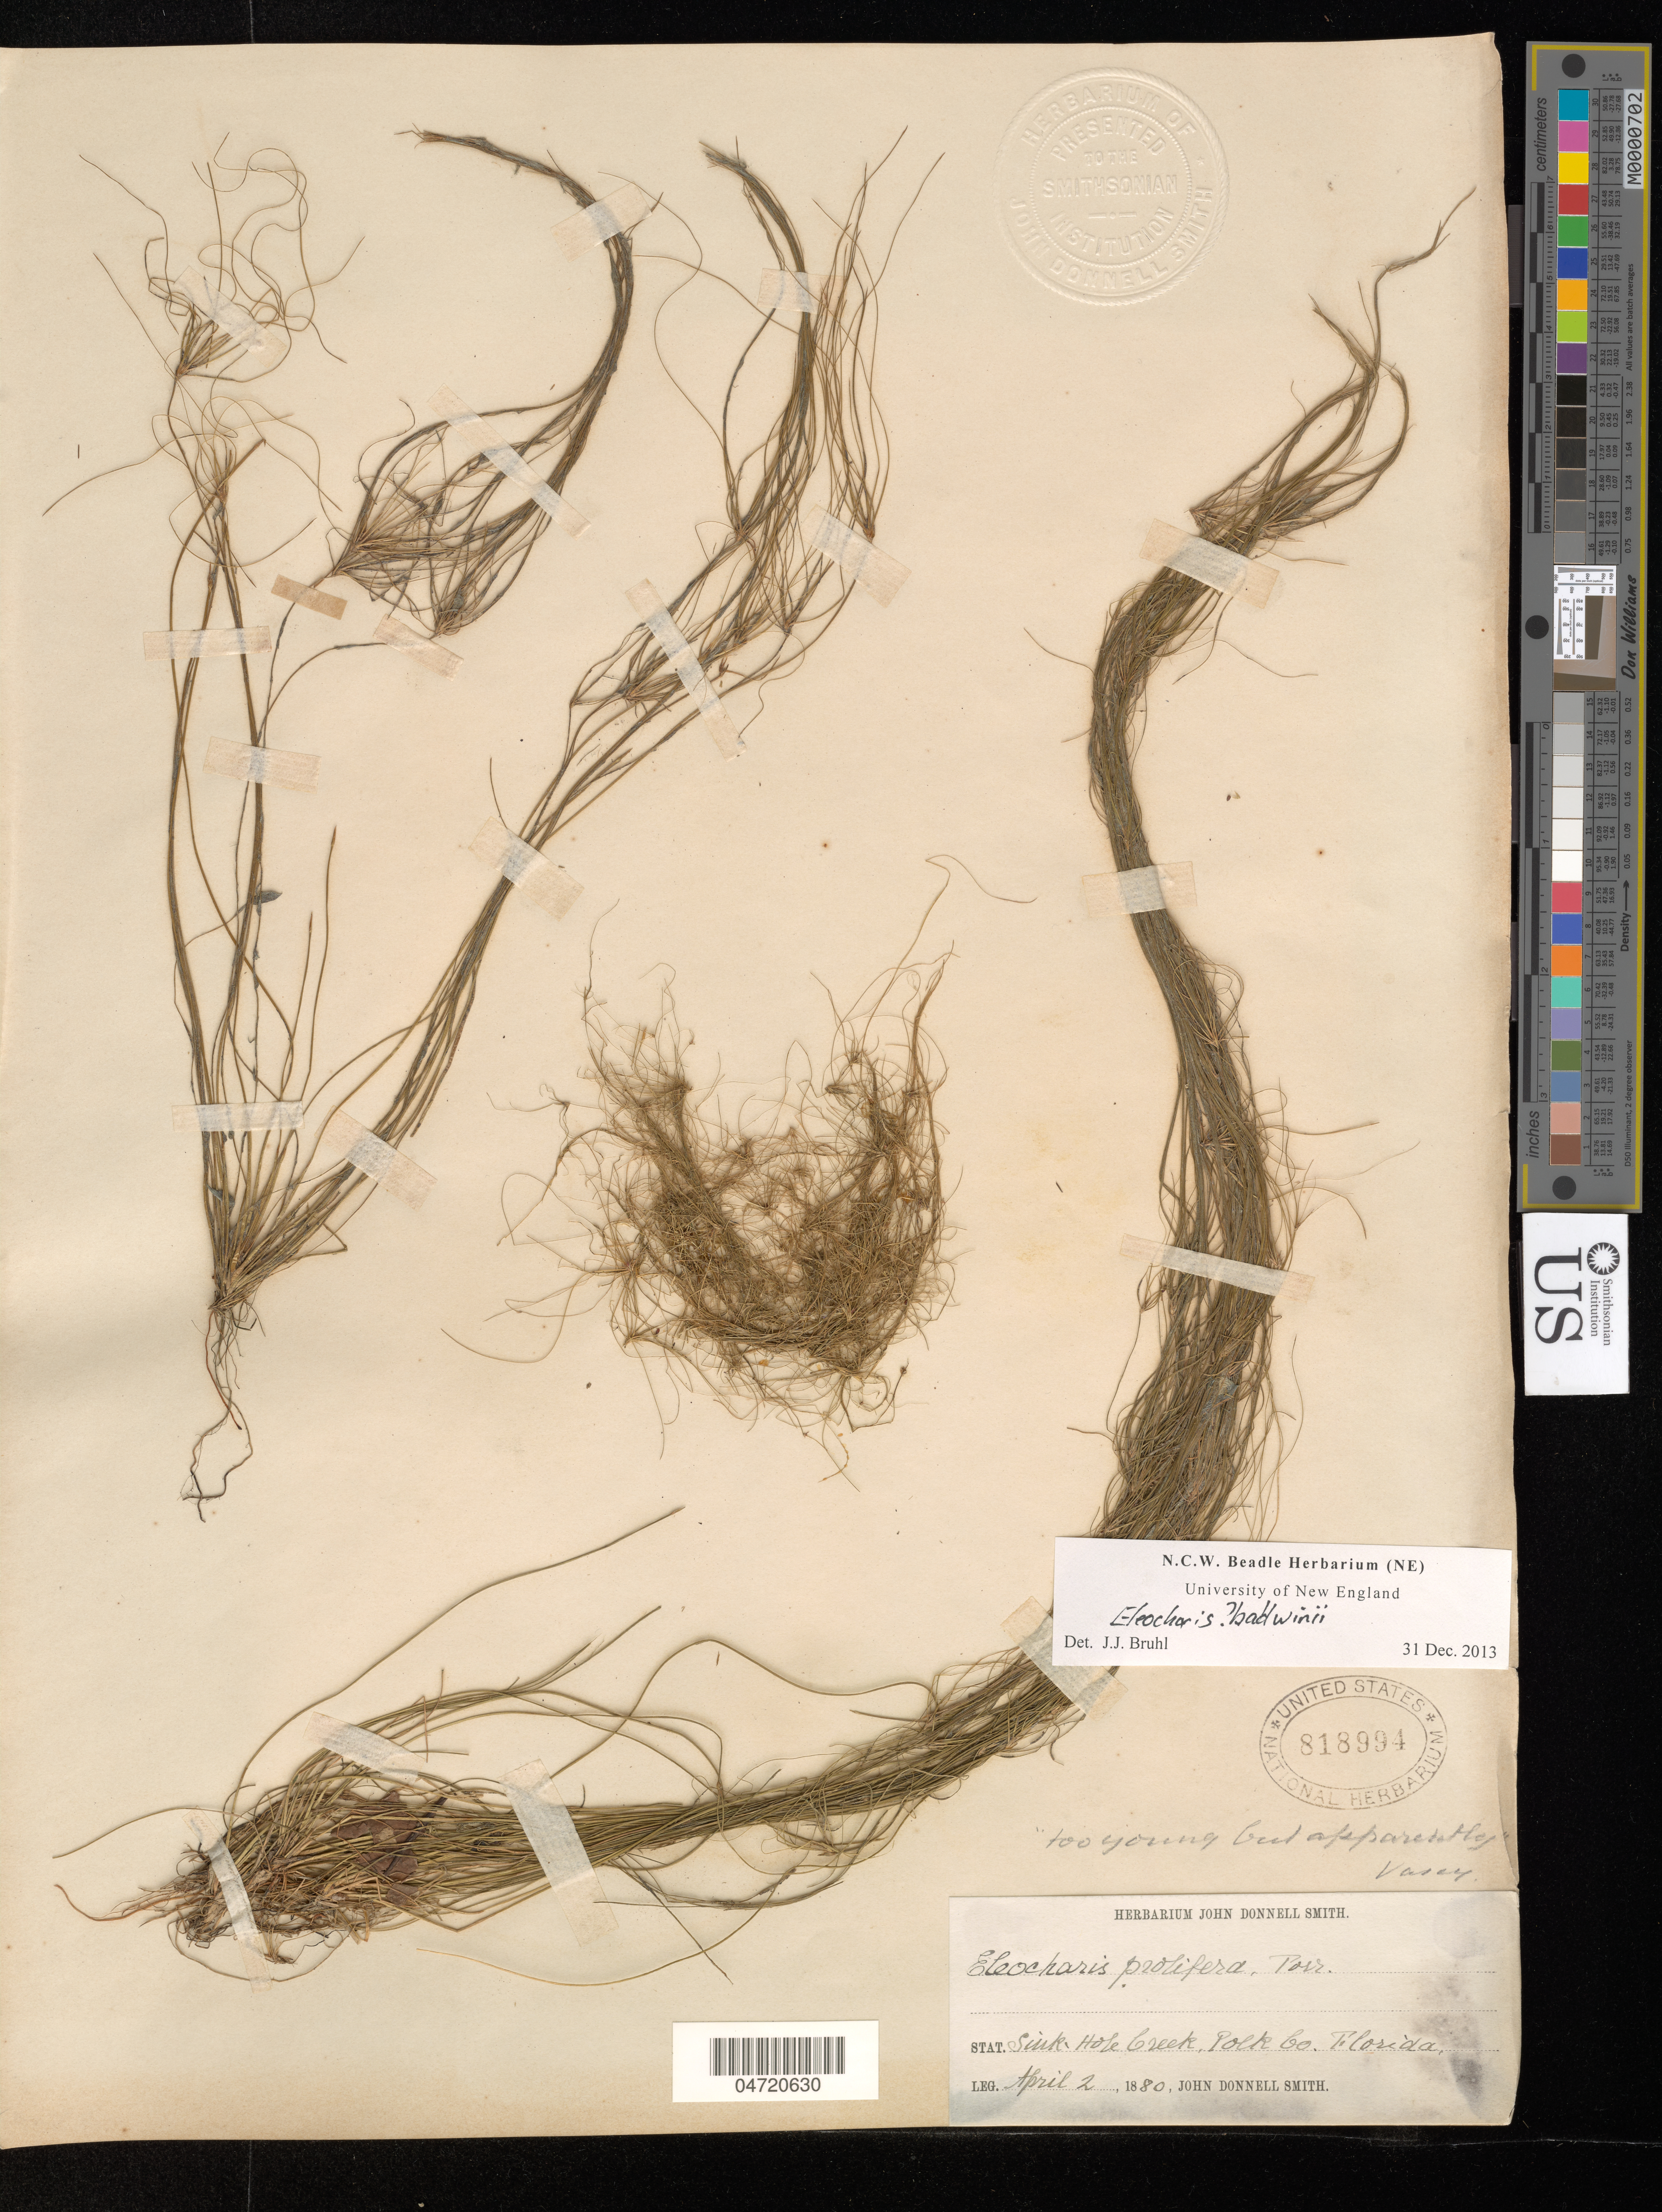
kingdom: Plantae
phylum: Tracheophyta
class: Liliopsida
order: Poales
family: Cyperaceae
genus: Eleocharis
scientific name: Eleocharis baldwinii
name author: (Torr.) Chapm.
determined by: Bruhl, J. J., (NE), University of New England (AUSTRALIA)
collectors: J. Donnell Smith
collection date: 1880-04-02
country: United States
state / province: Florida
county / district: Polk County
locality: Sink-Hole Creek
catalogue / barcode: US 818994